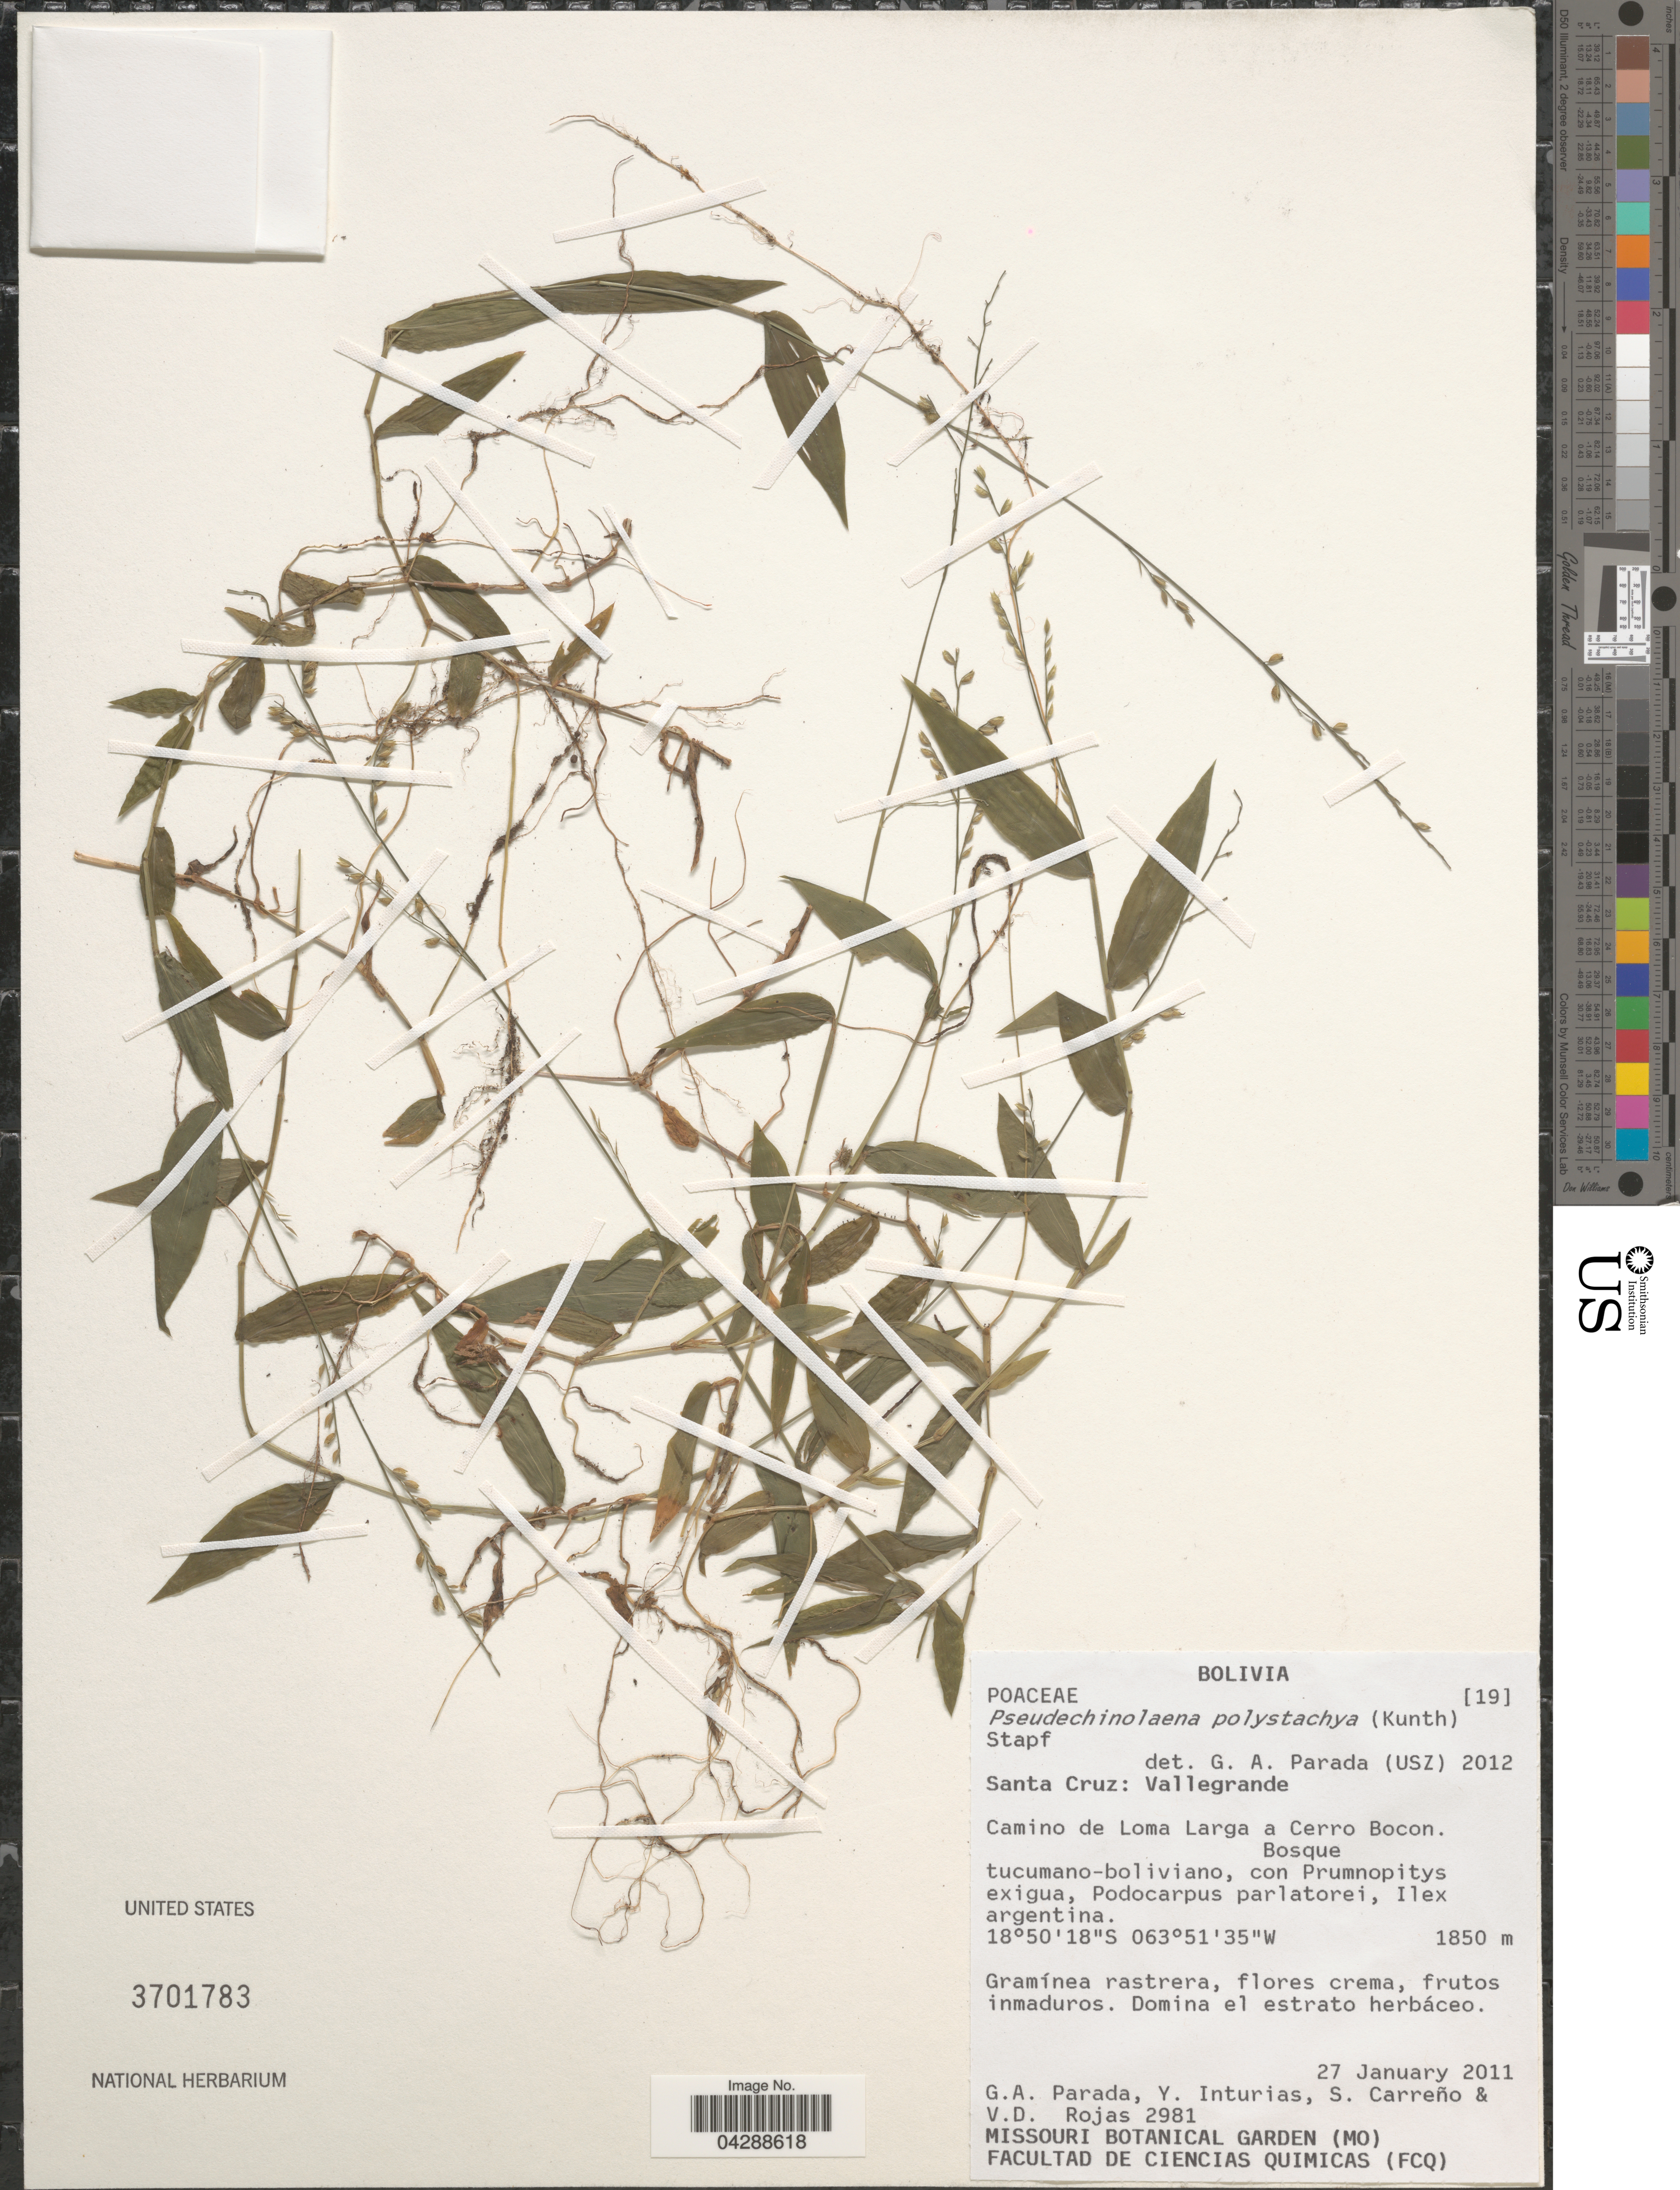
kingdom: Plantae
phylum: Tracheophyta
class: Liliopsida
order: Poales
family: Poaceae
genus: Pseudechinolaena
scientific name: Pseudechinolaena polystachya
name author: (Kunth) Stapf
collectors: G. Parada, Y. Inturias, S. Carreno & V. Rojas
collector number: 2981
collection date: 2011-01-27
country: Bolivia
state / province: Santa Cruz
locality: Vallegrande. Camino de Loma Larga a Cerro Bocon. Bosque tucmano-boliviano.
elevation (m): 1850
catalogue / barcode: US 3701783